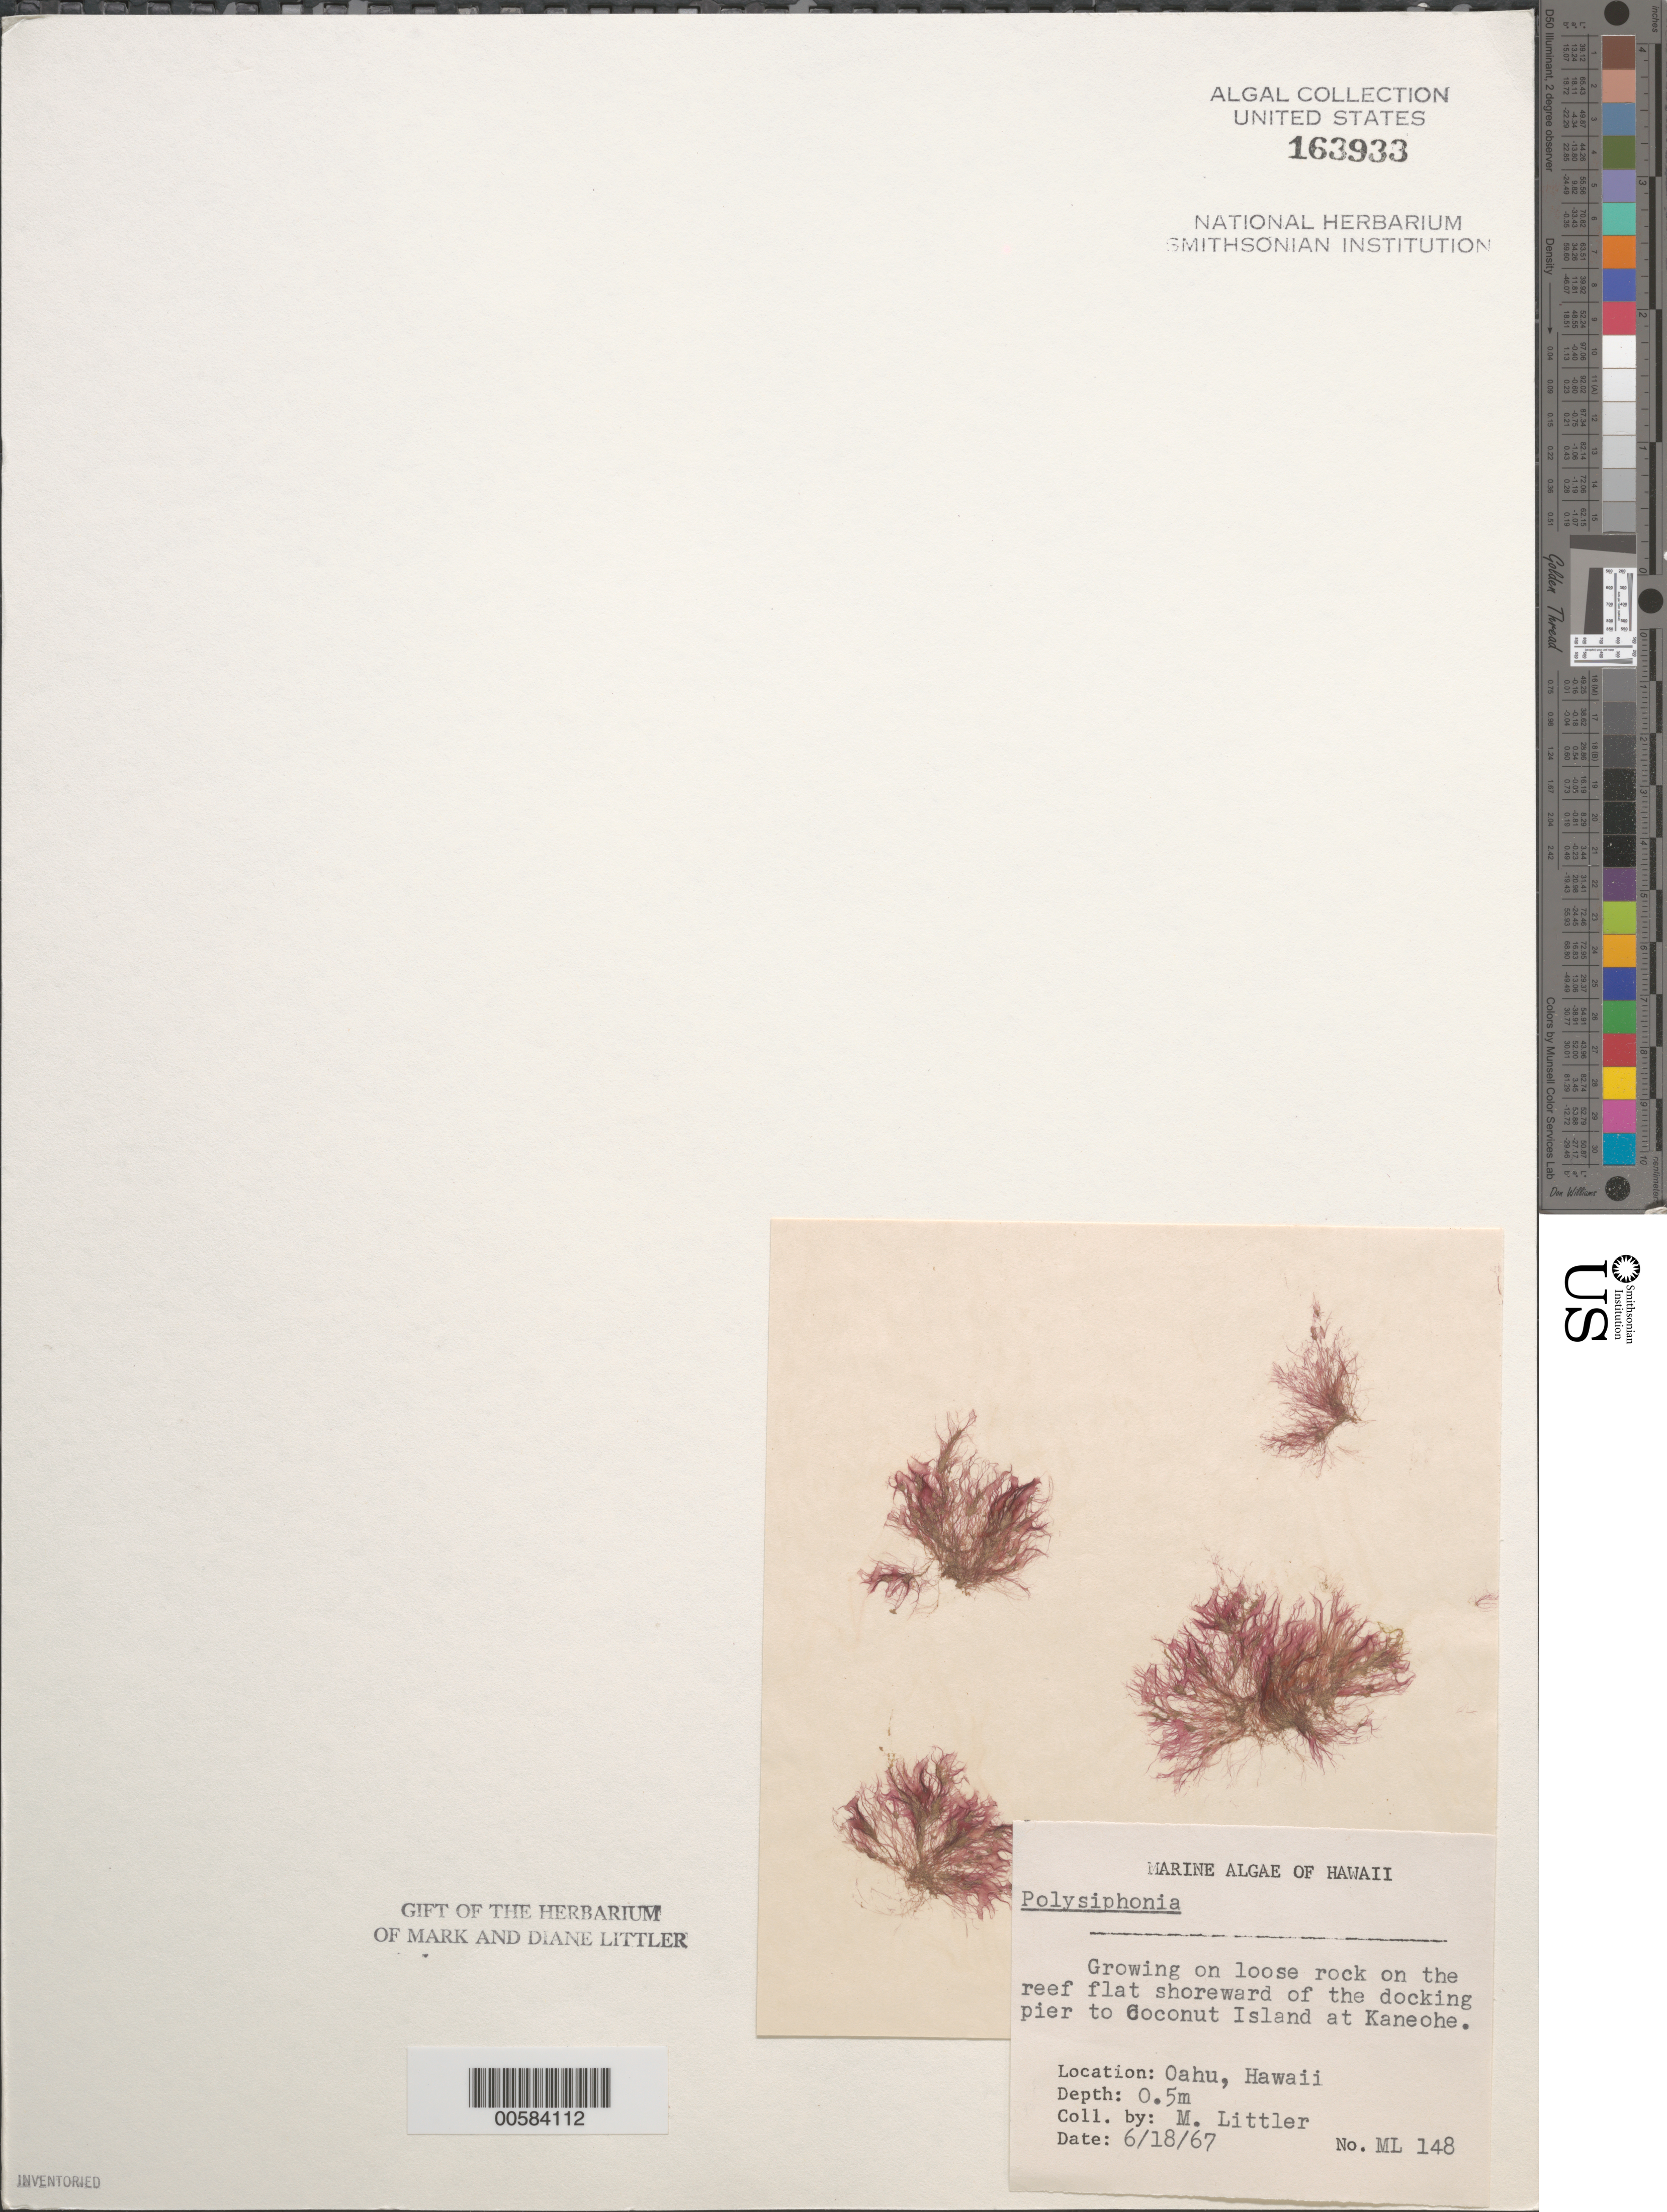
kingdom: Plantae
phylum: Rhodophyta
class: Florideophyceae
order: Ceramiales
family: Rhodomelaceae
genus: Polysiphonia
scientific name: Polysiphonia sp.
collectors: M. M. Littler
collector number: ML 148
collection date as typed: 18 Jun 1967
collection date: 1967-06-18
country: United States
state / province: Hawaii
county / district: Honolulu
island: Oahu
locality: Kaneohe, Coconut Island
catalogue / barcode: US 163933